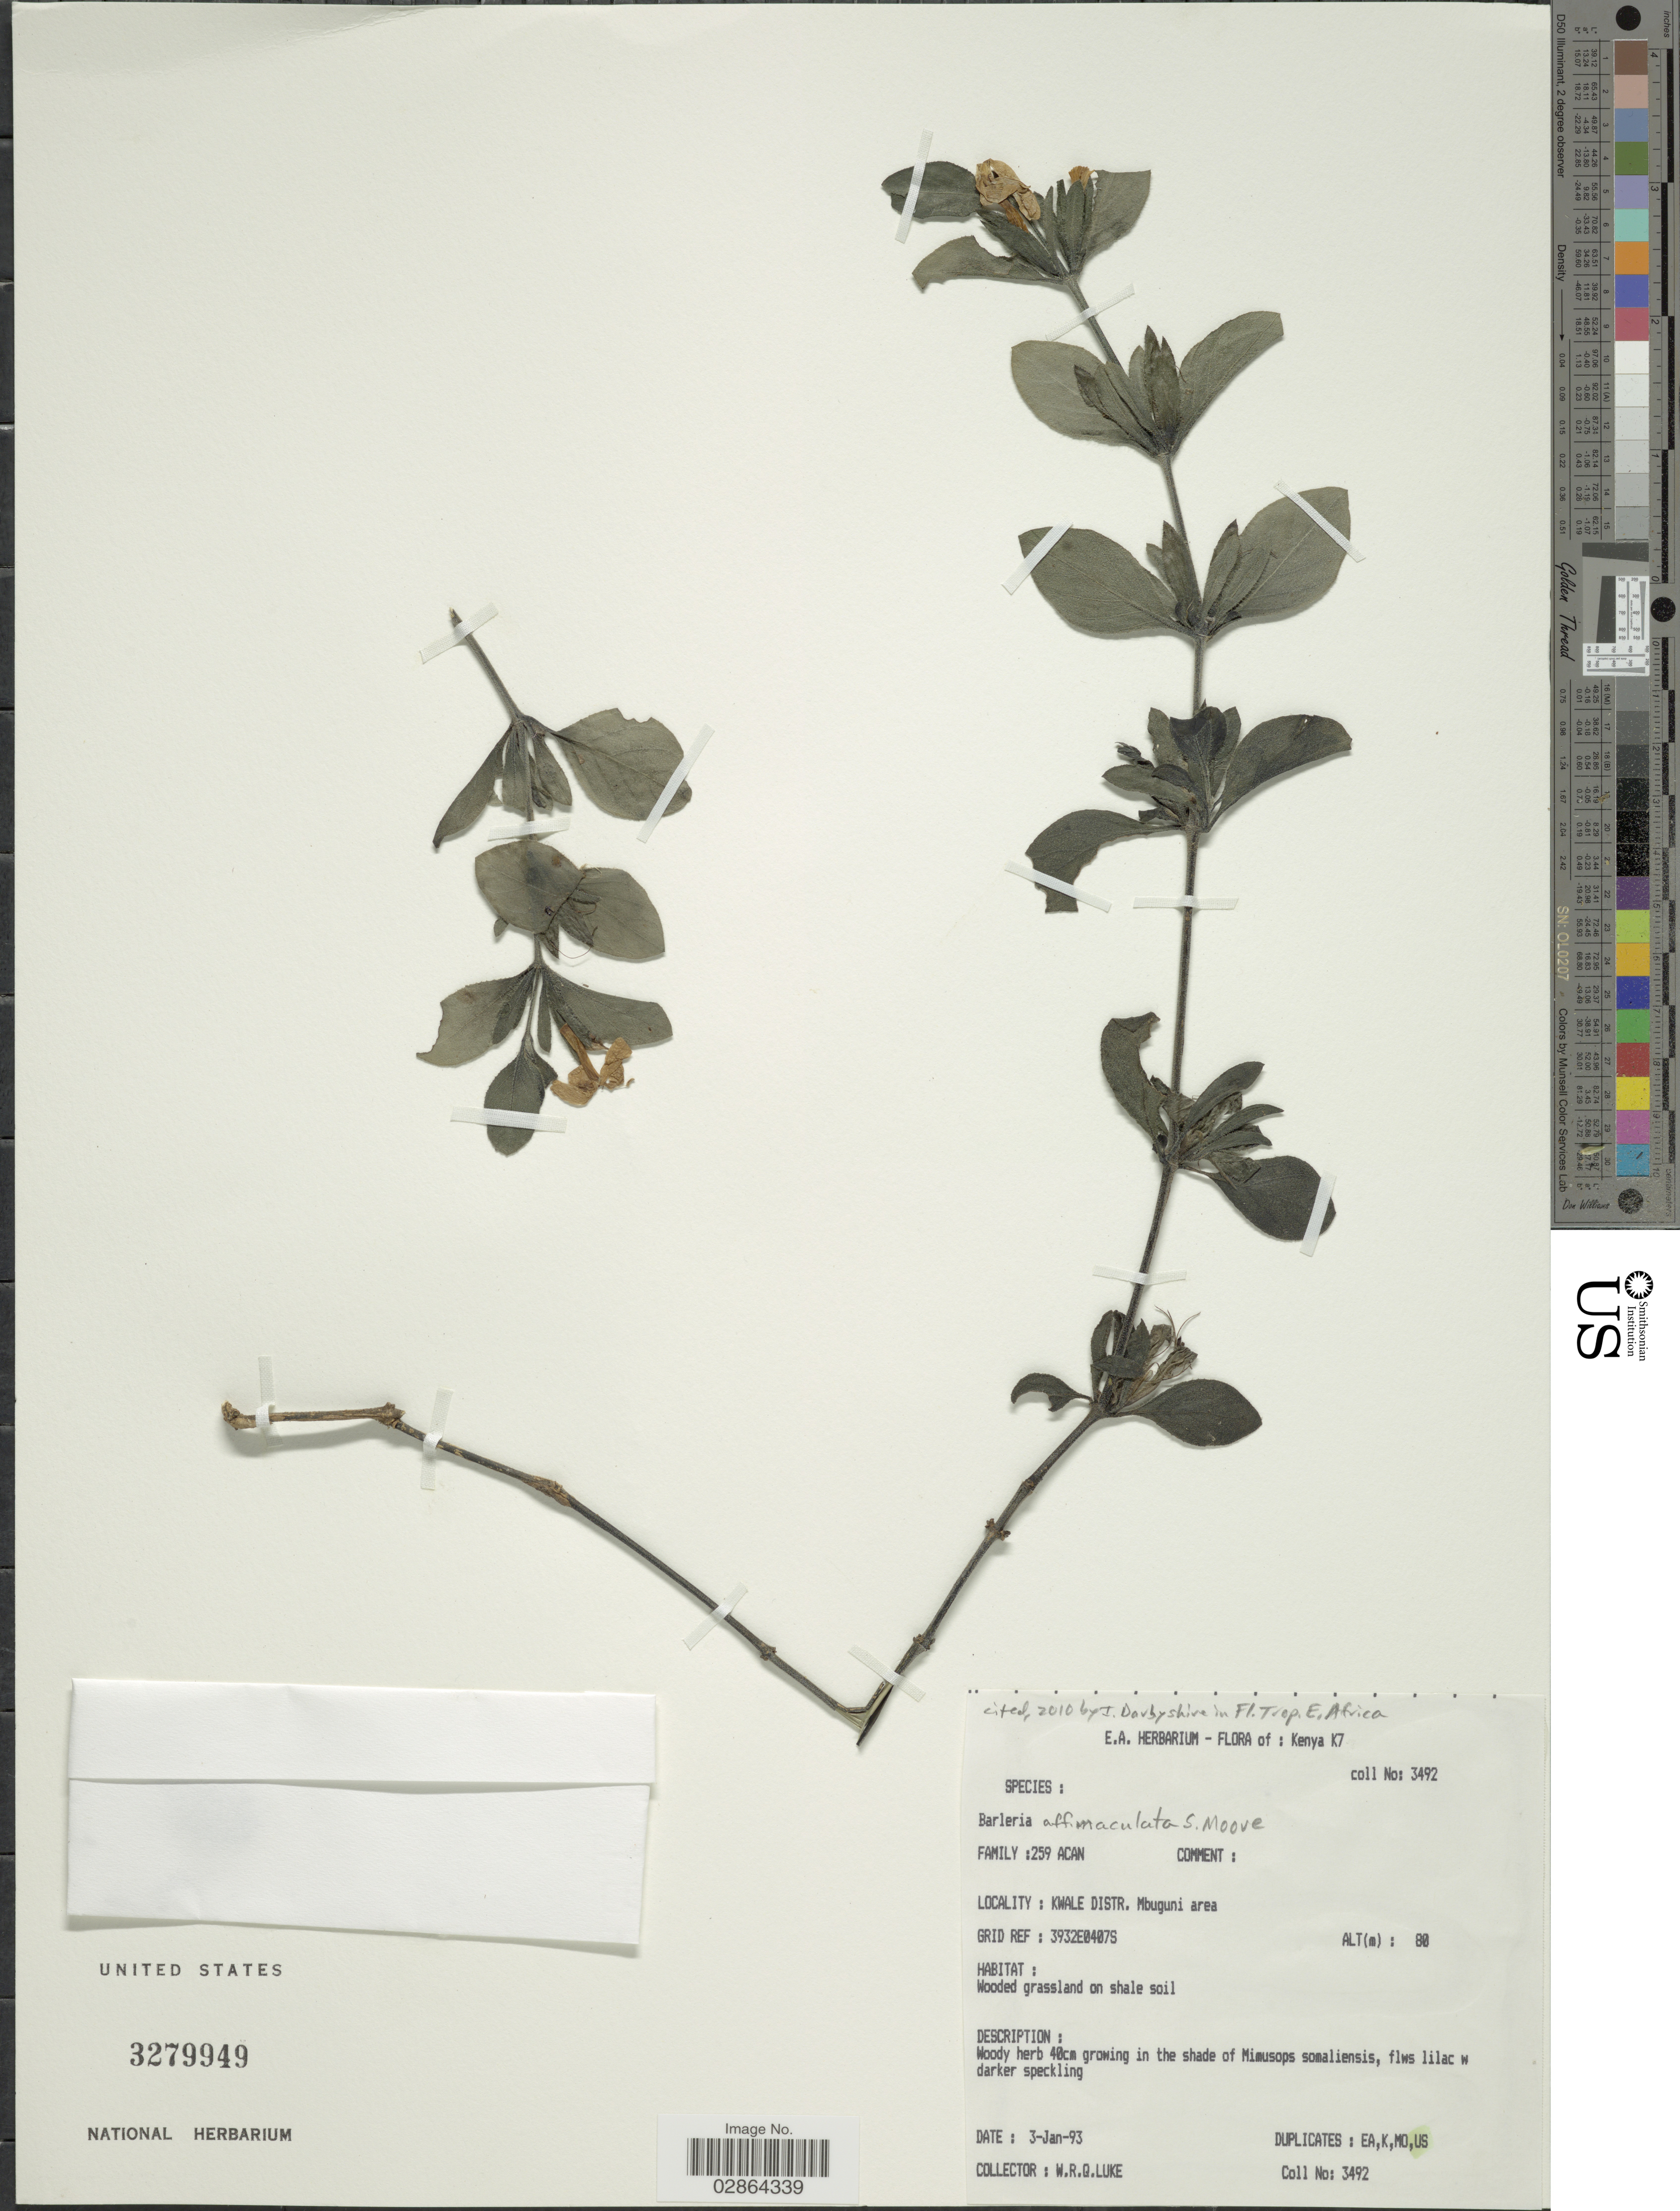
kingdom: Plantae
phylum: Tracheophyta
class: Magnoliopsida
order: Lamiales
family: Acanthaceae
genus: Barleria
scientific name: Barleria maculata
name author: S. Moore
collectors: Q. Luke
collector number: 3492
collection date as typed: Transcribed d/m/y: 3/1/93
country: Kenya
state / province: Kwale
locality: K7. Kwale Distr. Mbuguni area.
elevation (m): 80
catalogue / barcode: US 3279949